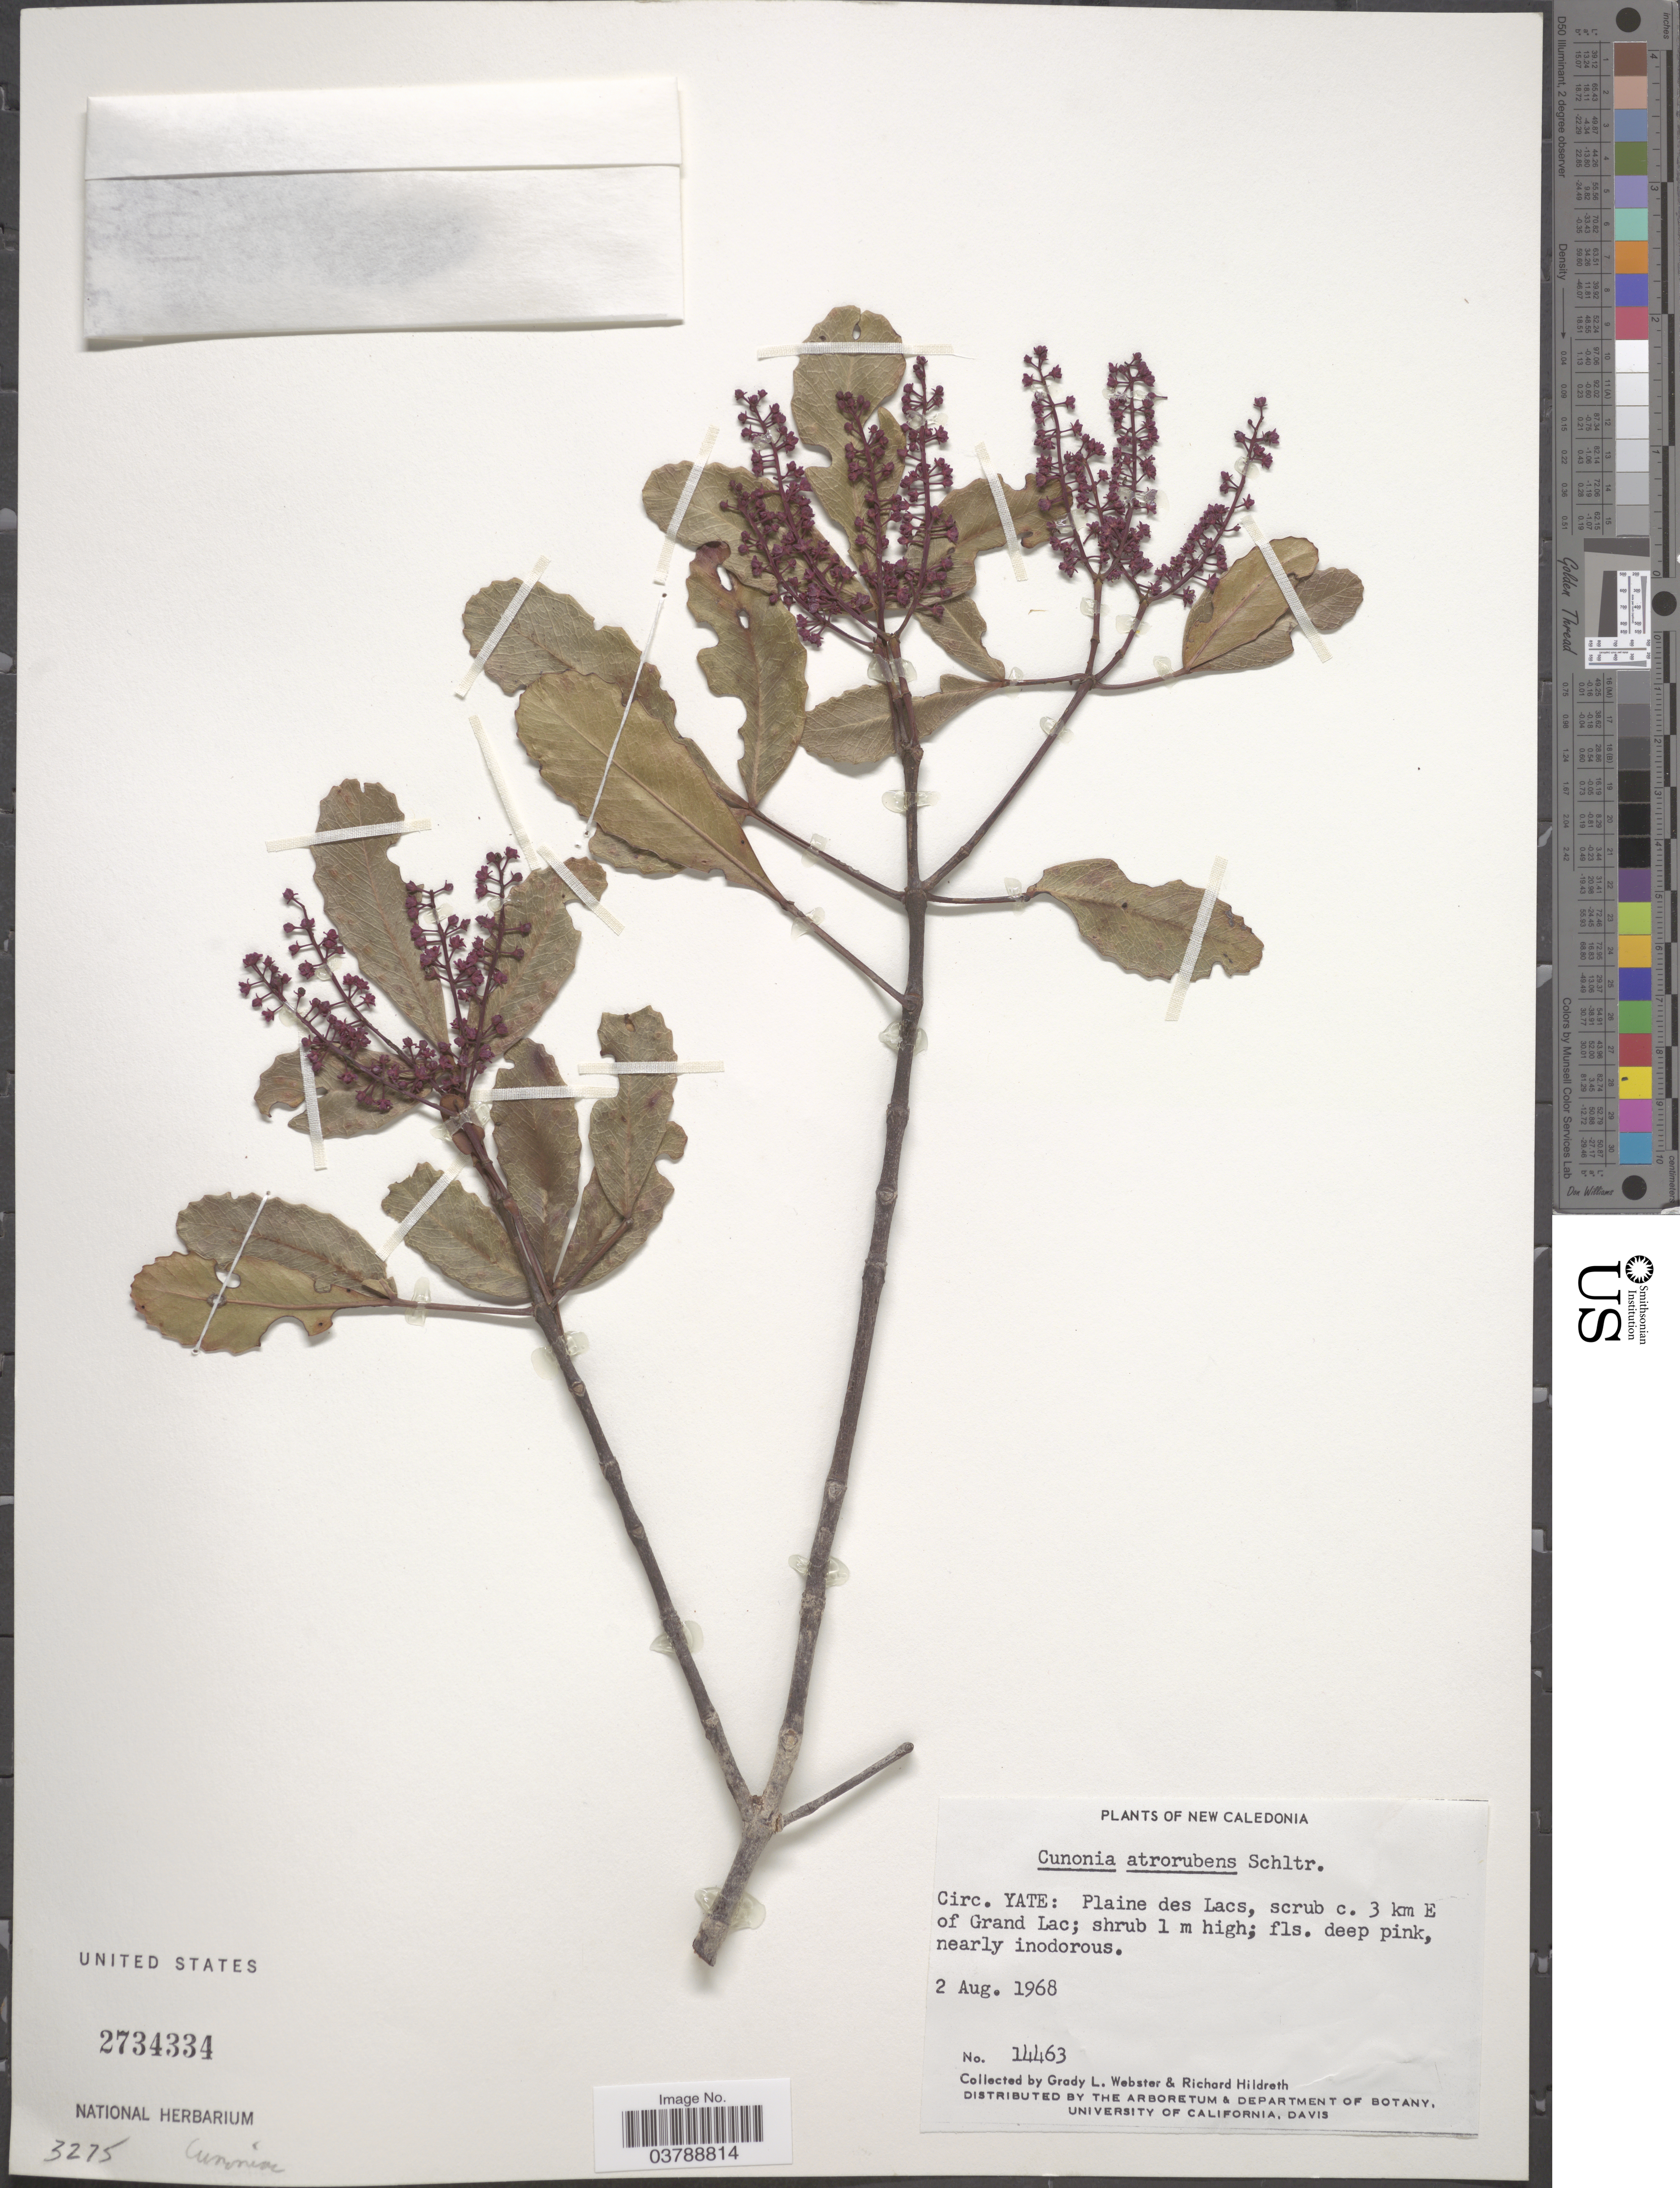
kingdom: Plantae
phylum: Tracheophyta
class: Magnoliopsida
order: Oxalidales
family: Cunoniaceae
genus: Cunonia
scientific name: Cunonia atrorubens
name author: Schltr.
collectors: G. L. Webster & R. Hildreth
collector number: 14463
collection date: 1968-08-02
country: New Caledonia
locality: Circ. Yate: Plaine des Lacs, scrub c. 3 km E of Grand Lac.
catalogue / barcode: US 2734334